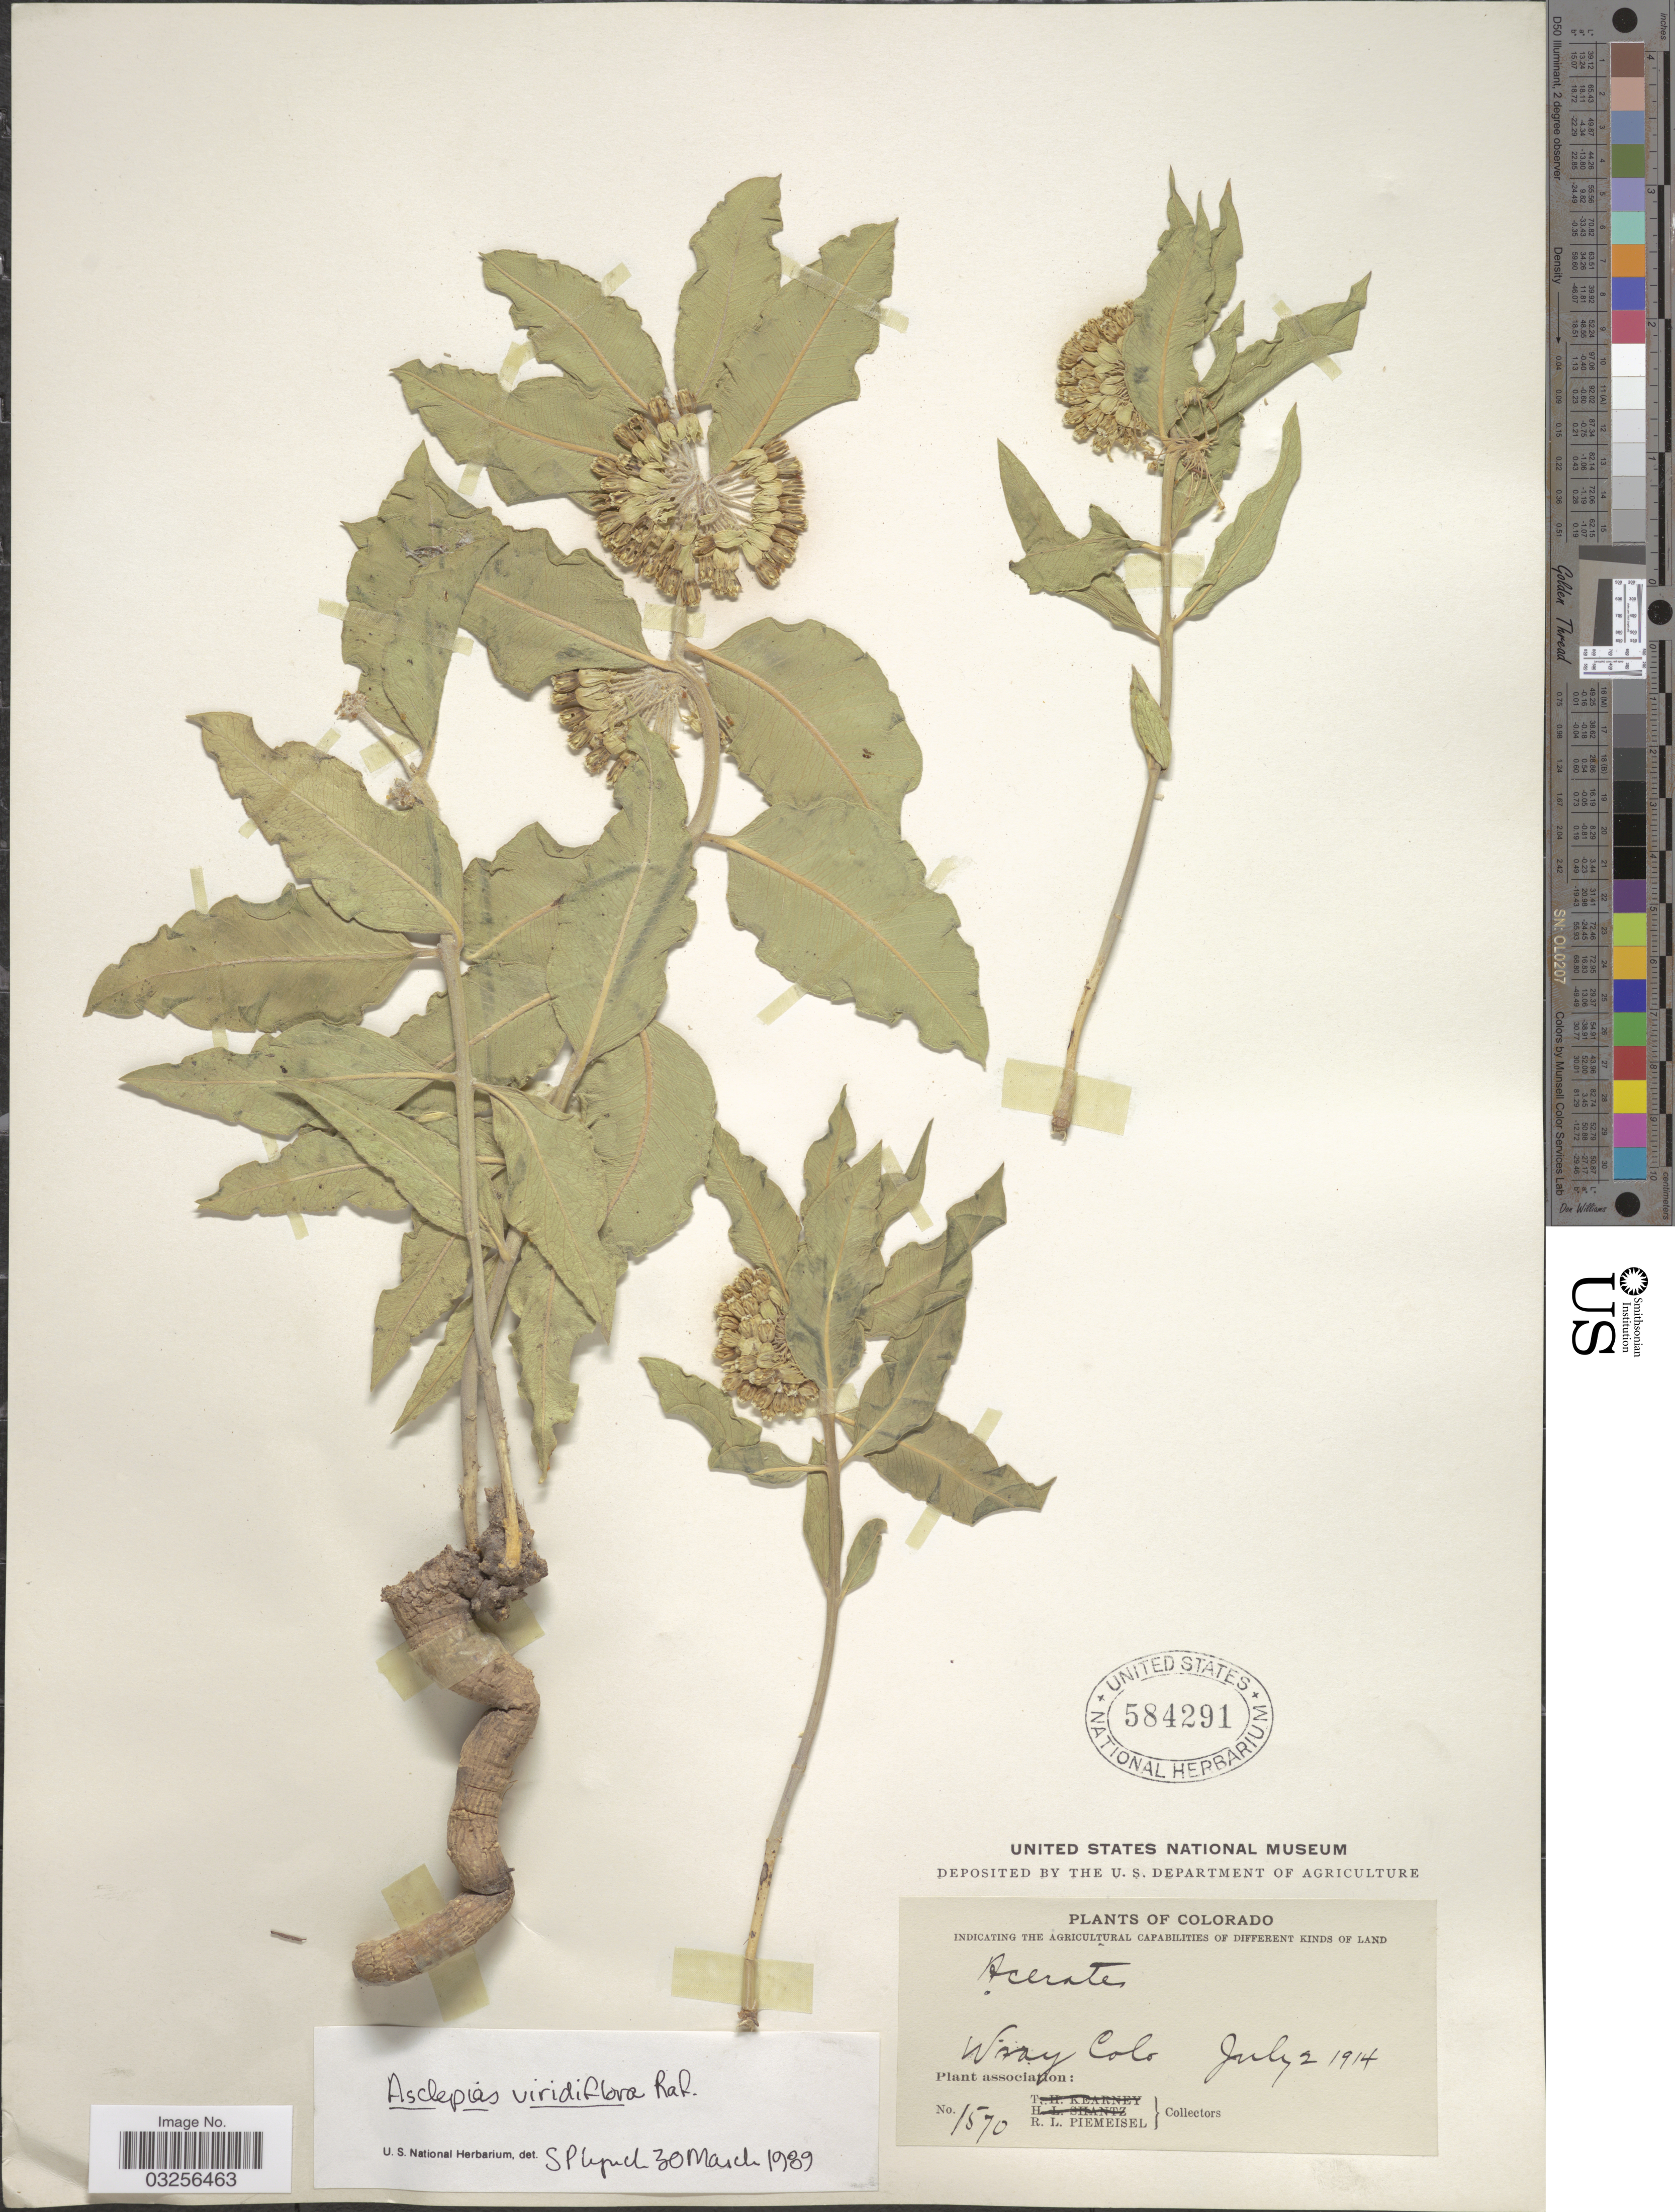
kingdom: Plantae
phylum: Tracheophyta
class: Magnoliopsida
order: Gentianales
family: Apocynaceae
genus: Asclepias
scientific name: Asclepias viridiflora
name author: Raf.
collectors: R. L. Piemeisel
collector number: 1570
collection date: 1914-07-02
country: United States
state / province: Colorado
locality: Wray Colo.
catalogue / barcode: US 584291